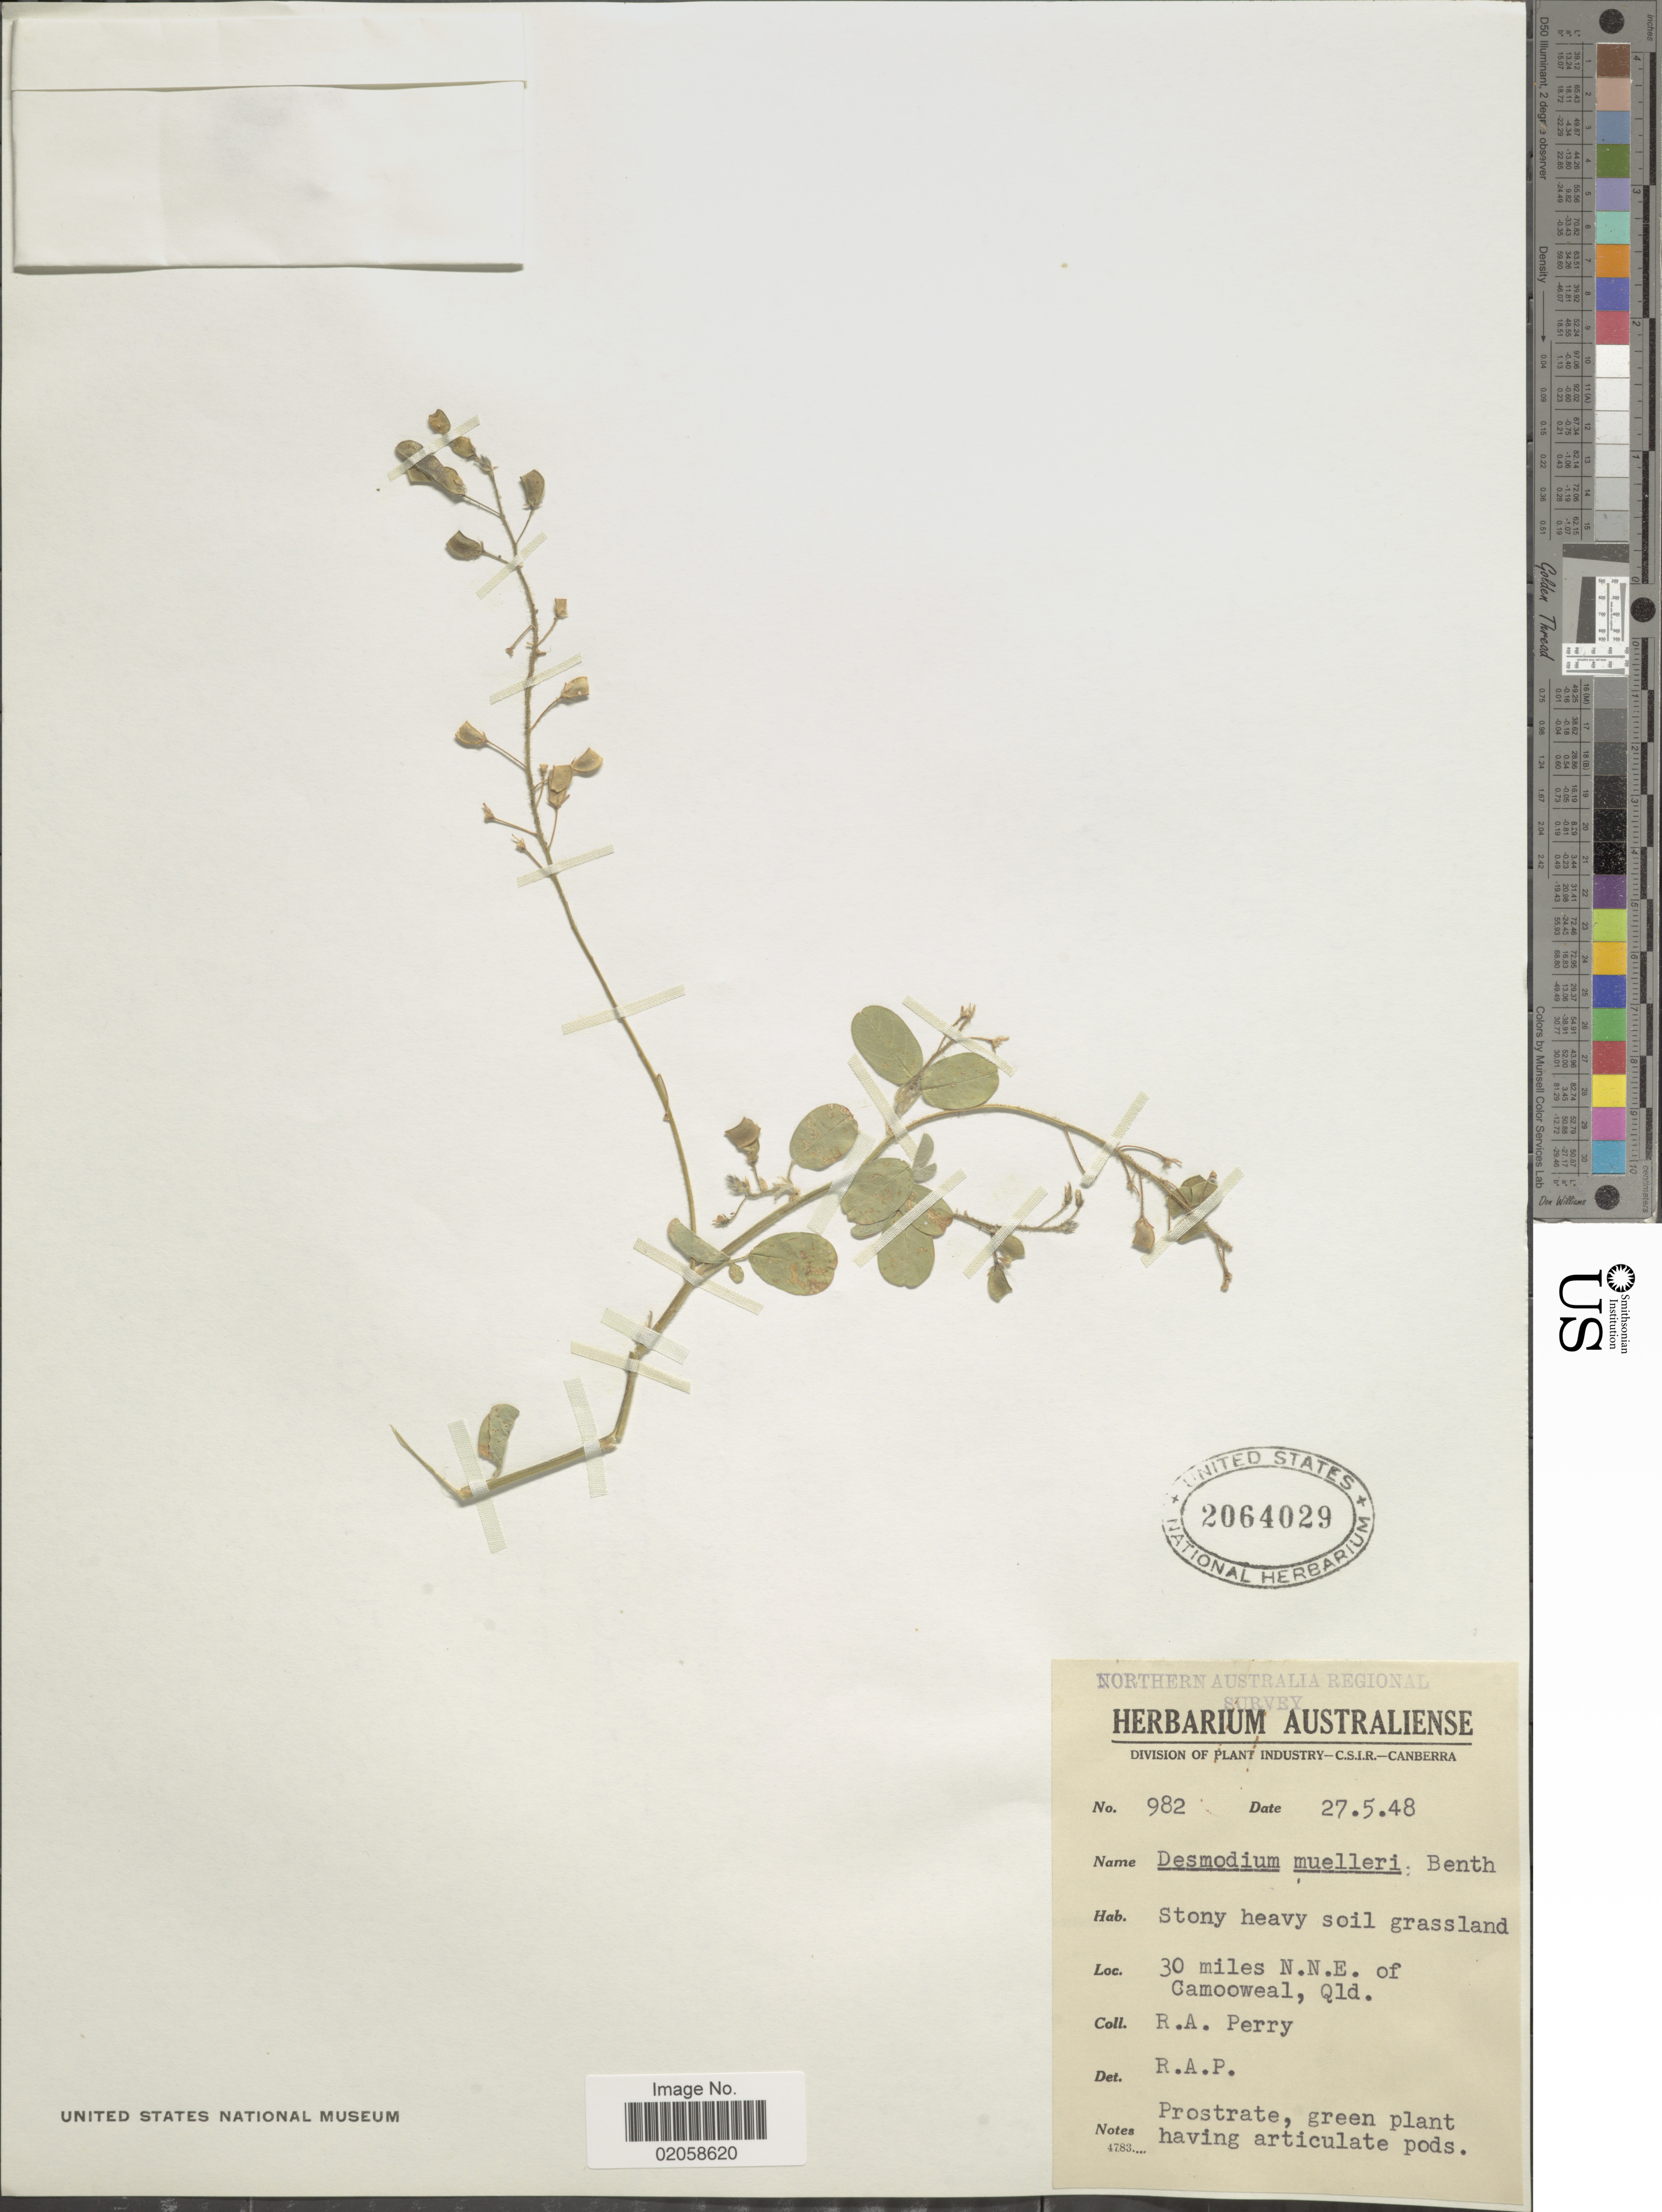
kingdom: Plantae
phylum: Tracheophyta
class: Magnoliopsida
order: Fabales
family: Fabaceae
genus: Grona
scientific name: Grona muelleri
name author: (Benth.) H. Ohashi & K. Ohashi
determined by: Strong, Mark T., (BOT), Smithsonian Institution - National Museum of Natural History (UNITED STATES)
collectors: Perry, R. A.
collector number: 982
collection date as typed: Transcribed d/m/y: 27/5/48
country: Australia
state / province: Queensland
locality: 30 miles N.N.E. of Camooweal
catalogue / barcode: US 2064029